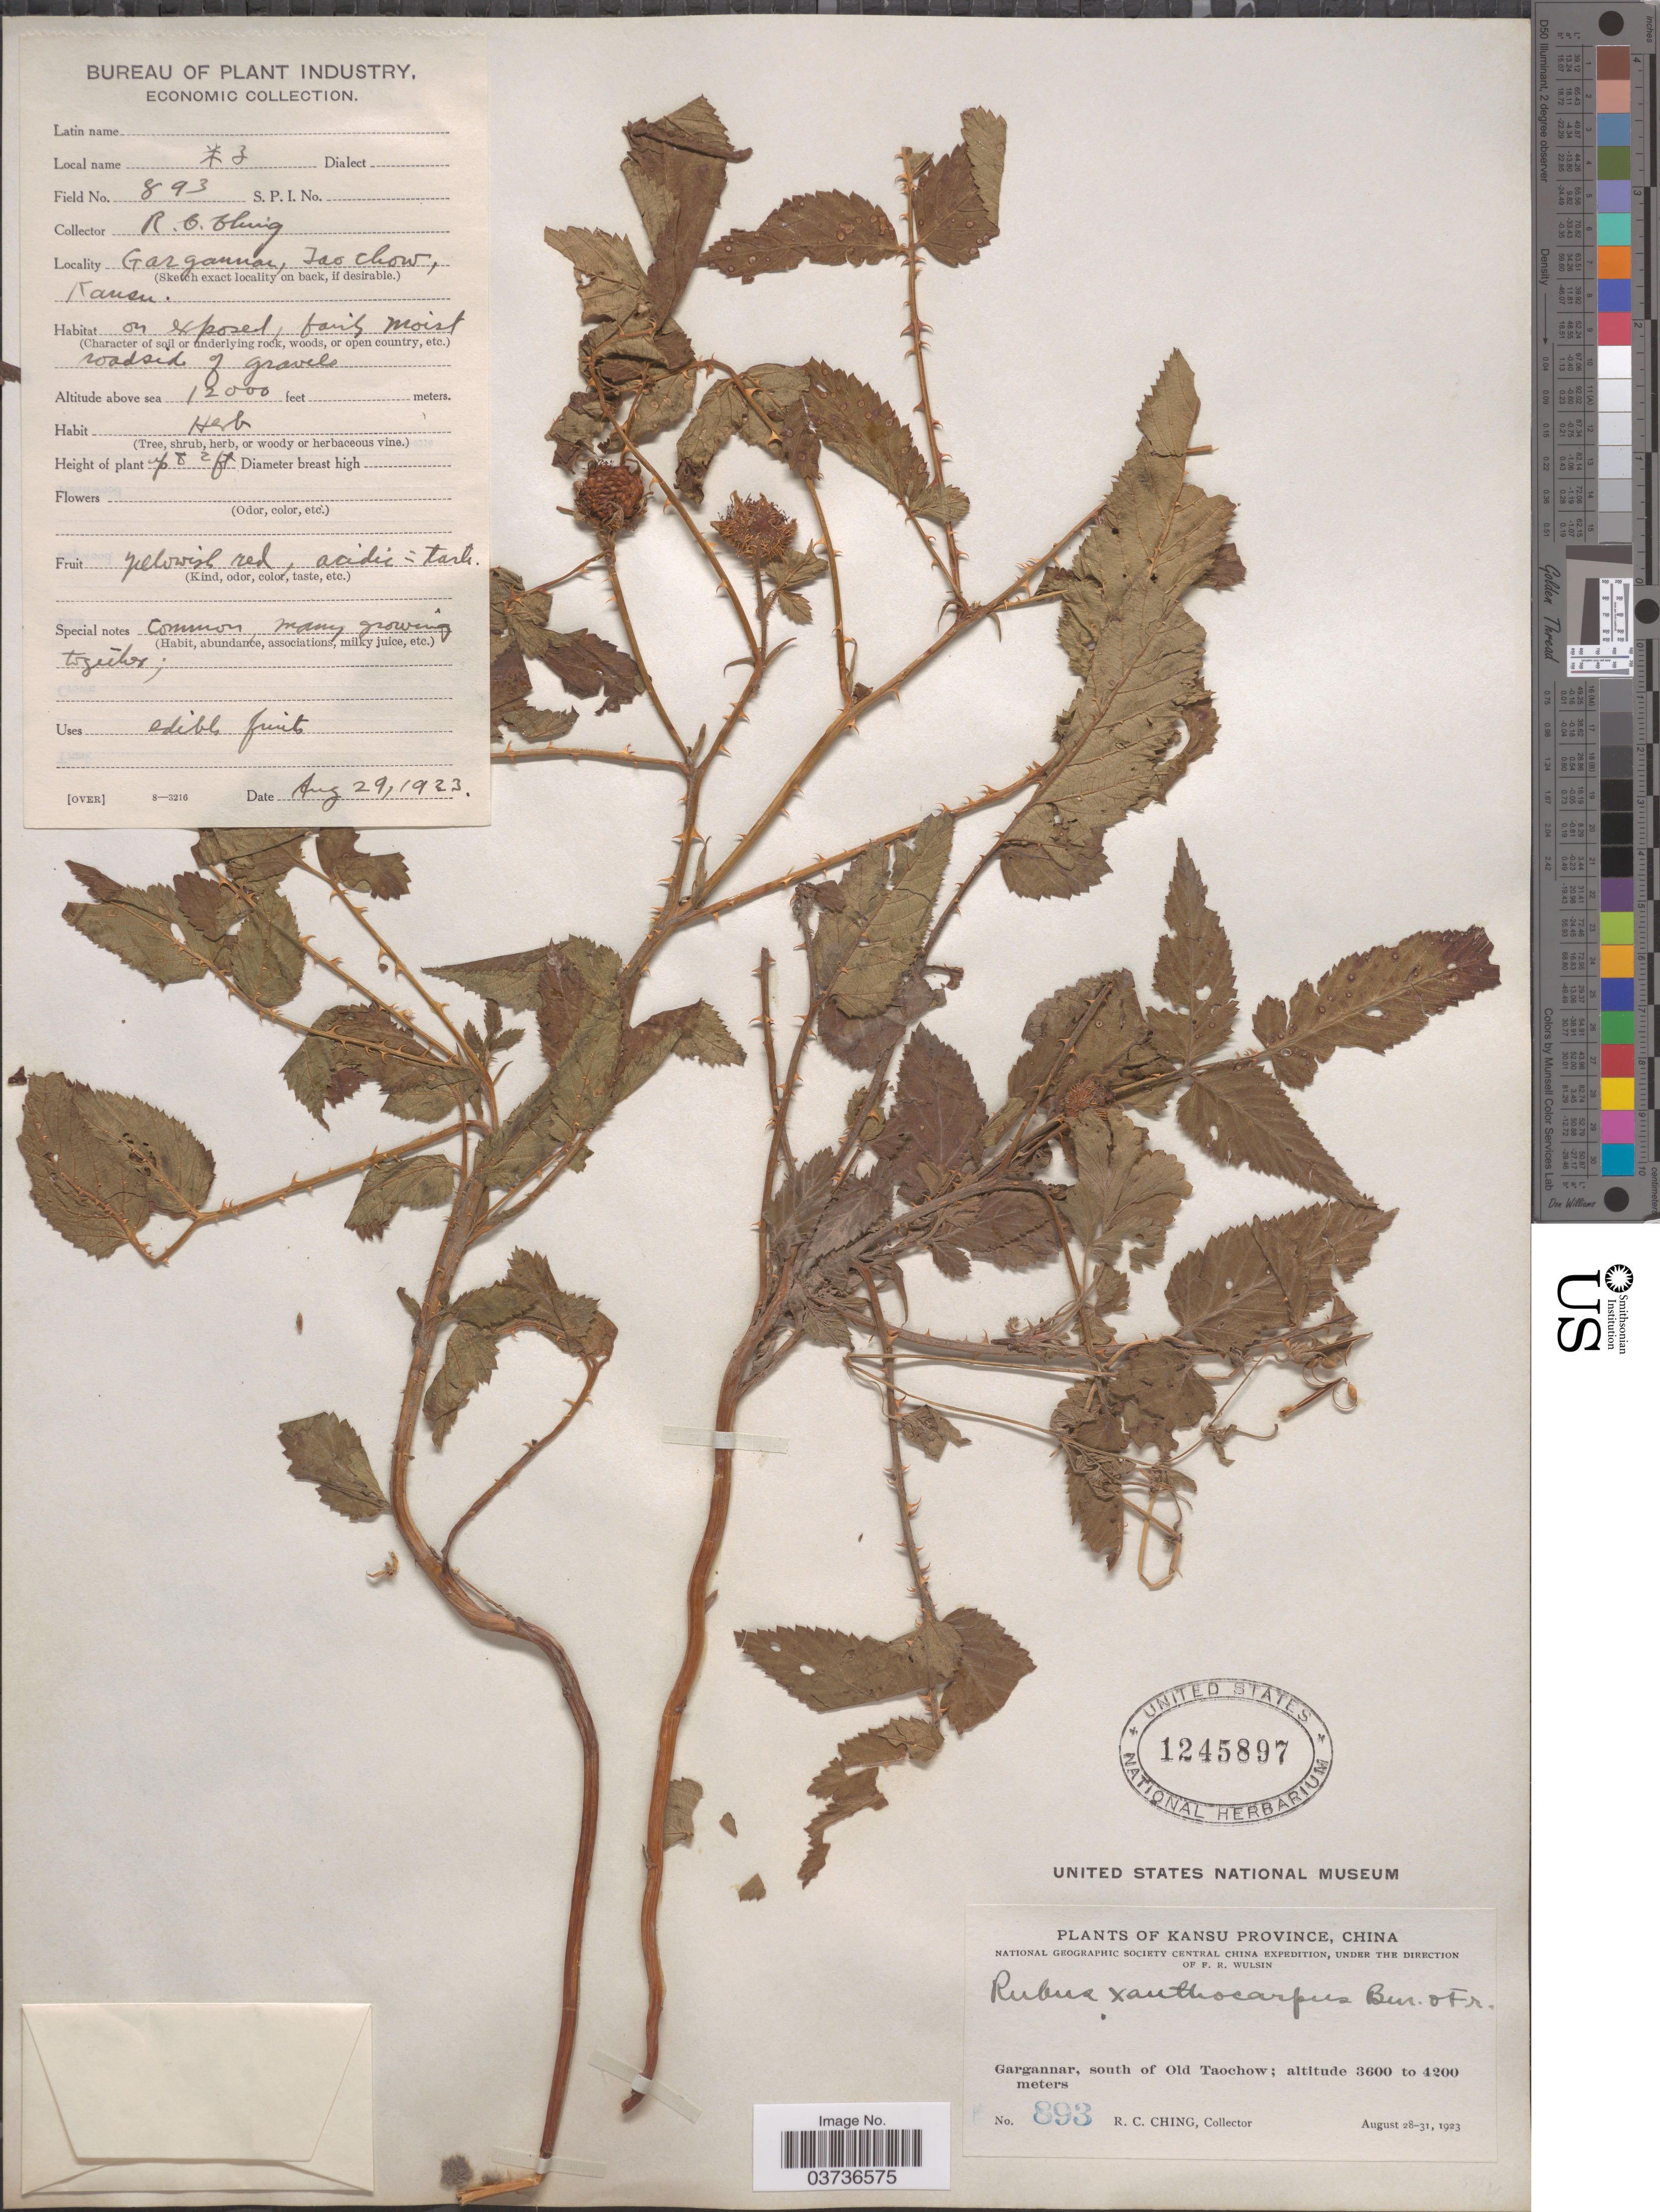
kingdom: Plantae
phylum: Tracheophyta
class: Magnoliopsida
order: Rosales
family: Rosaceae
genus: Rubus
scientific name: Rubus xanthocarpus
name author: Bureau & Franch.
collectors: R. C. Ching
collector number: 893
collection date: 1923-08-29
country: China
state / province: Gansu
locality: Kansu Province. Gargannar, south of Old Taochow.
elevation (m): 3658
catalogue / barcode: US 1245897